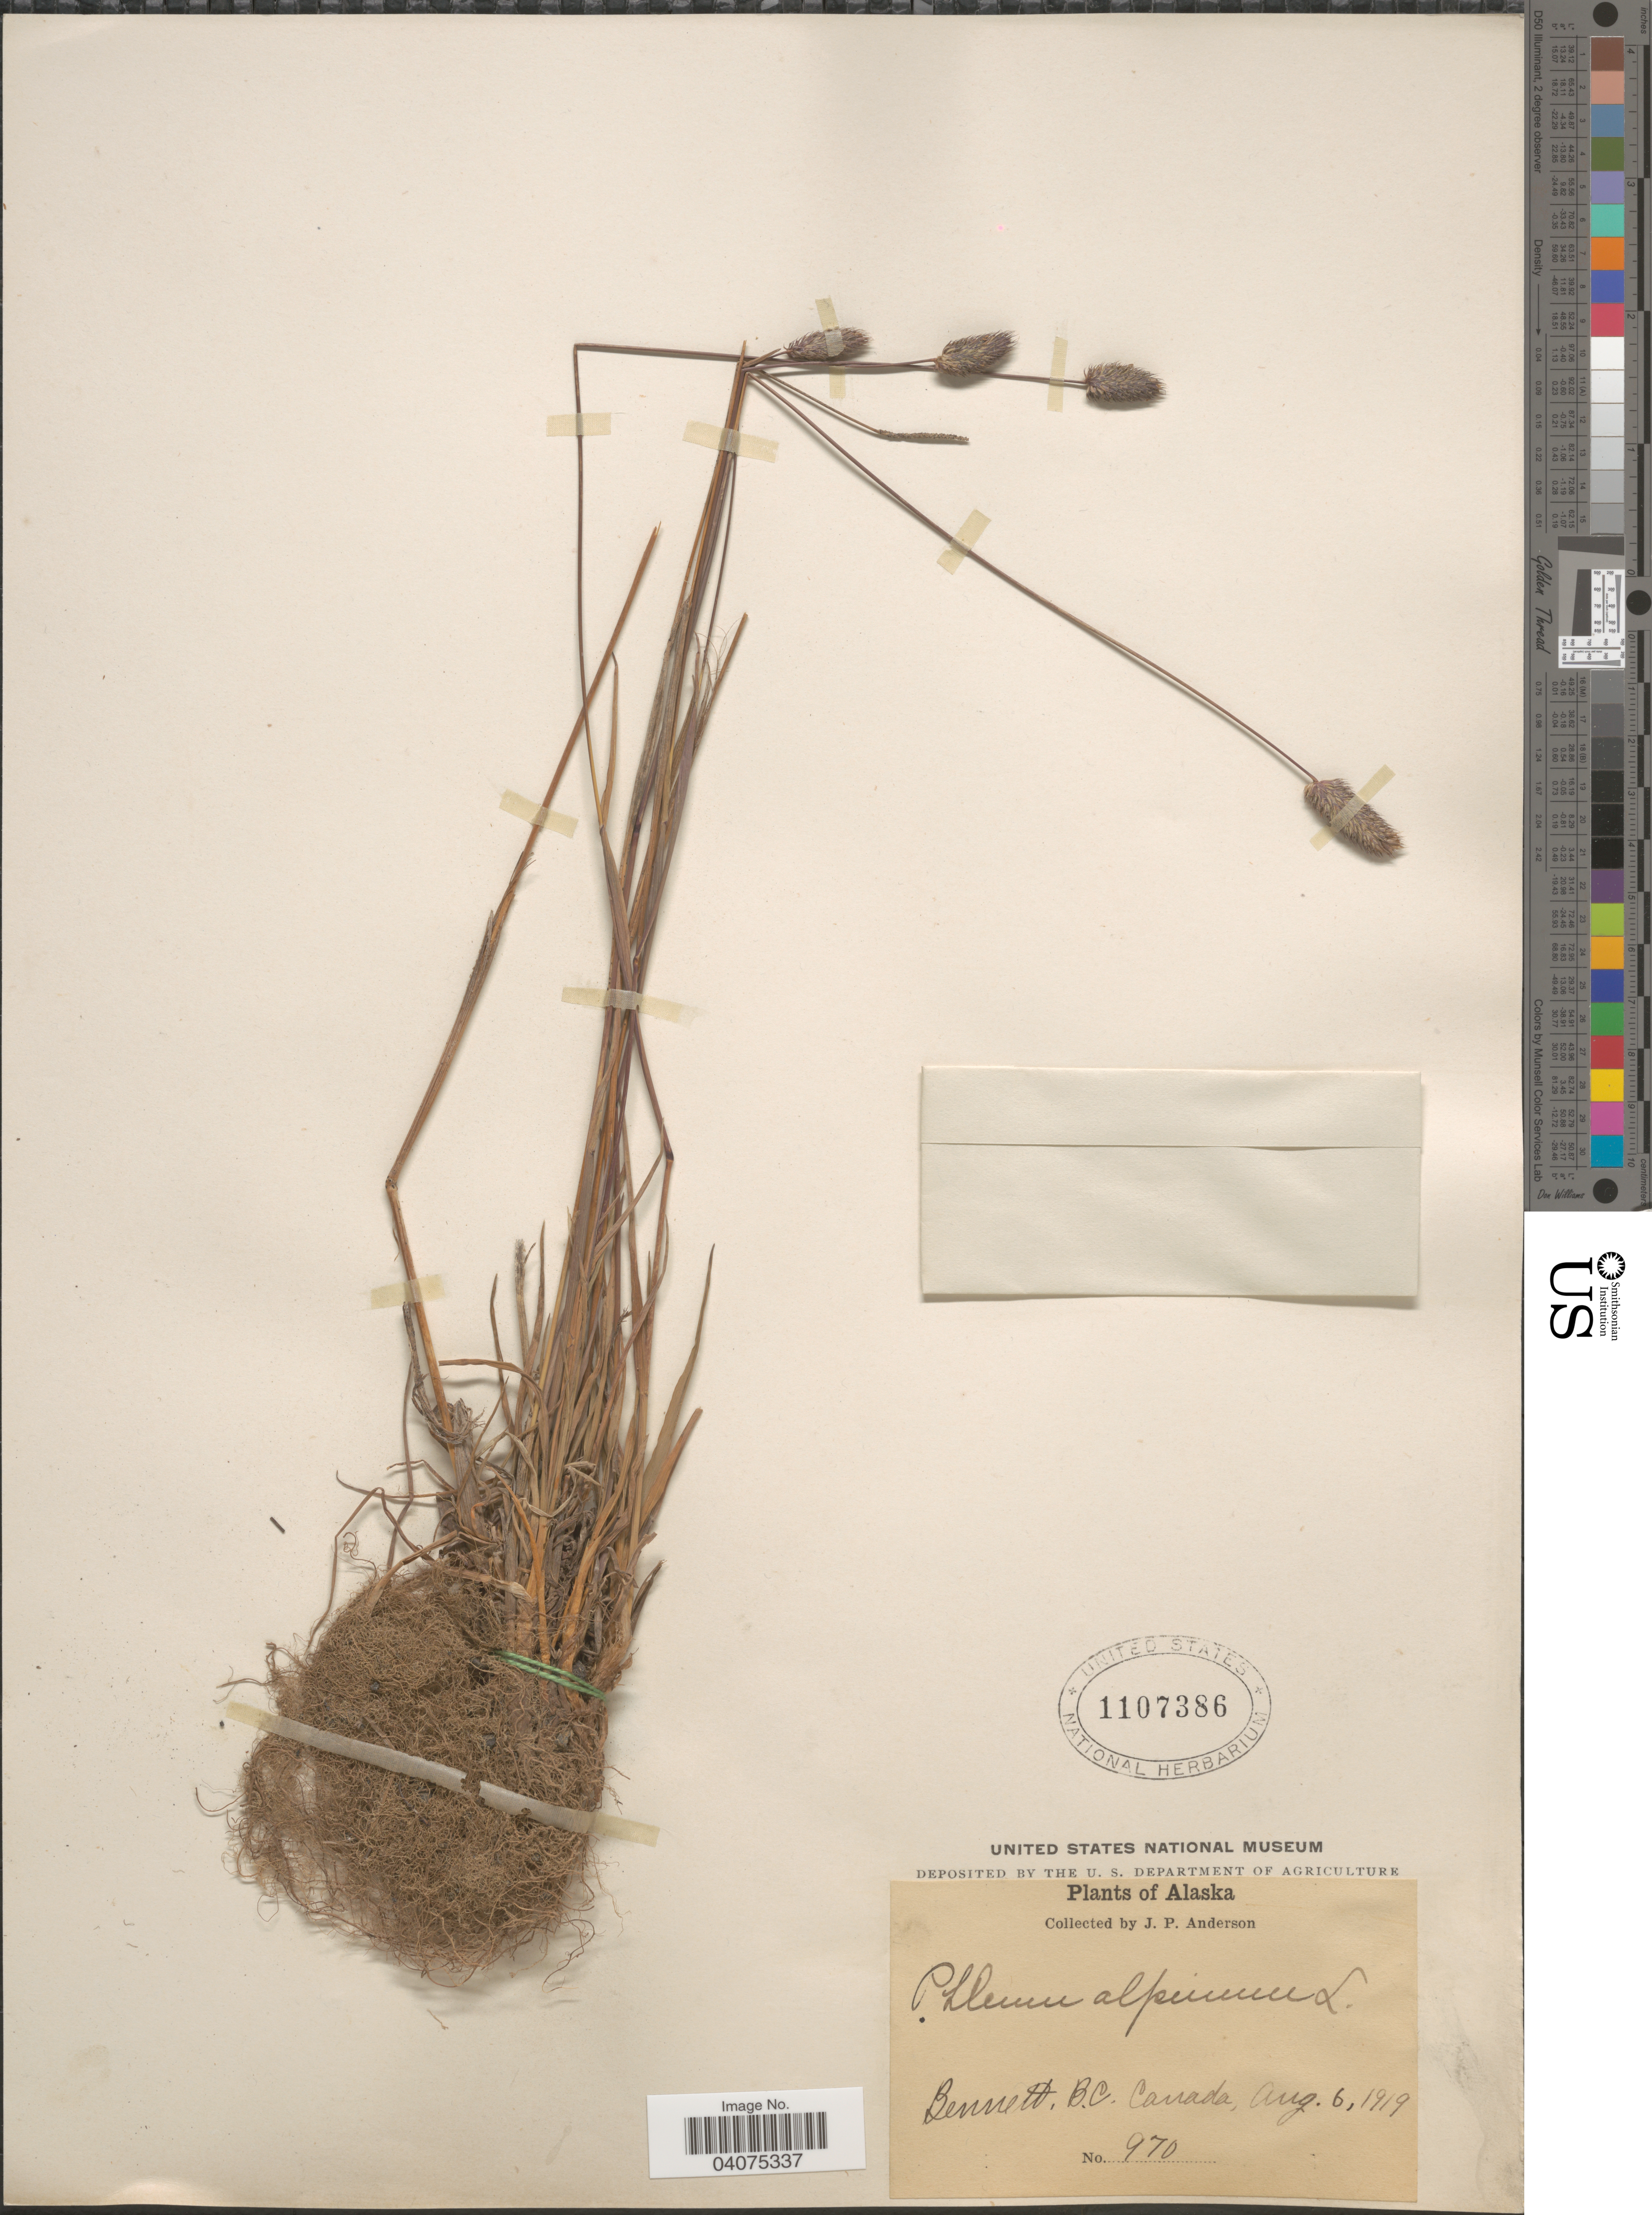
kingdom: Plantae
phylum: Tracheophyta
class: Liliopsida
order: Poales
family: Poaceae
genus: Phleum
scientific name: Phleum alpinum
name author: L.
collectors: J. P. Anderson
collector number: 970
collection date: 1919-08-06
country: Canada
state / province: British Columbia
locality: Bennett.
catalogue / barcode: US 1107386